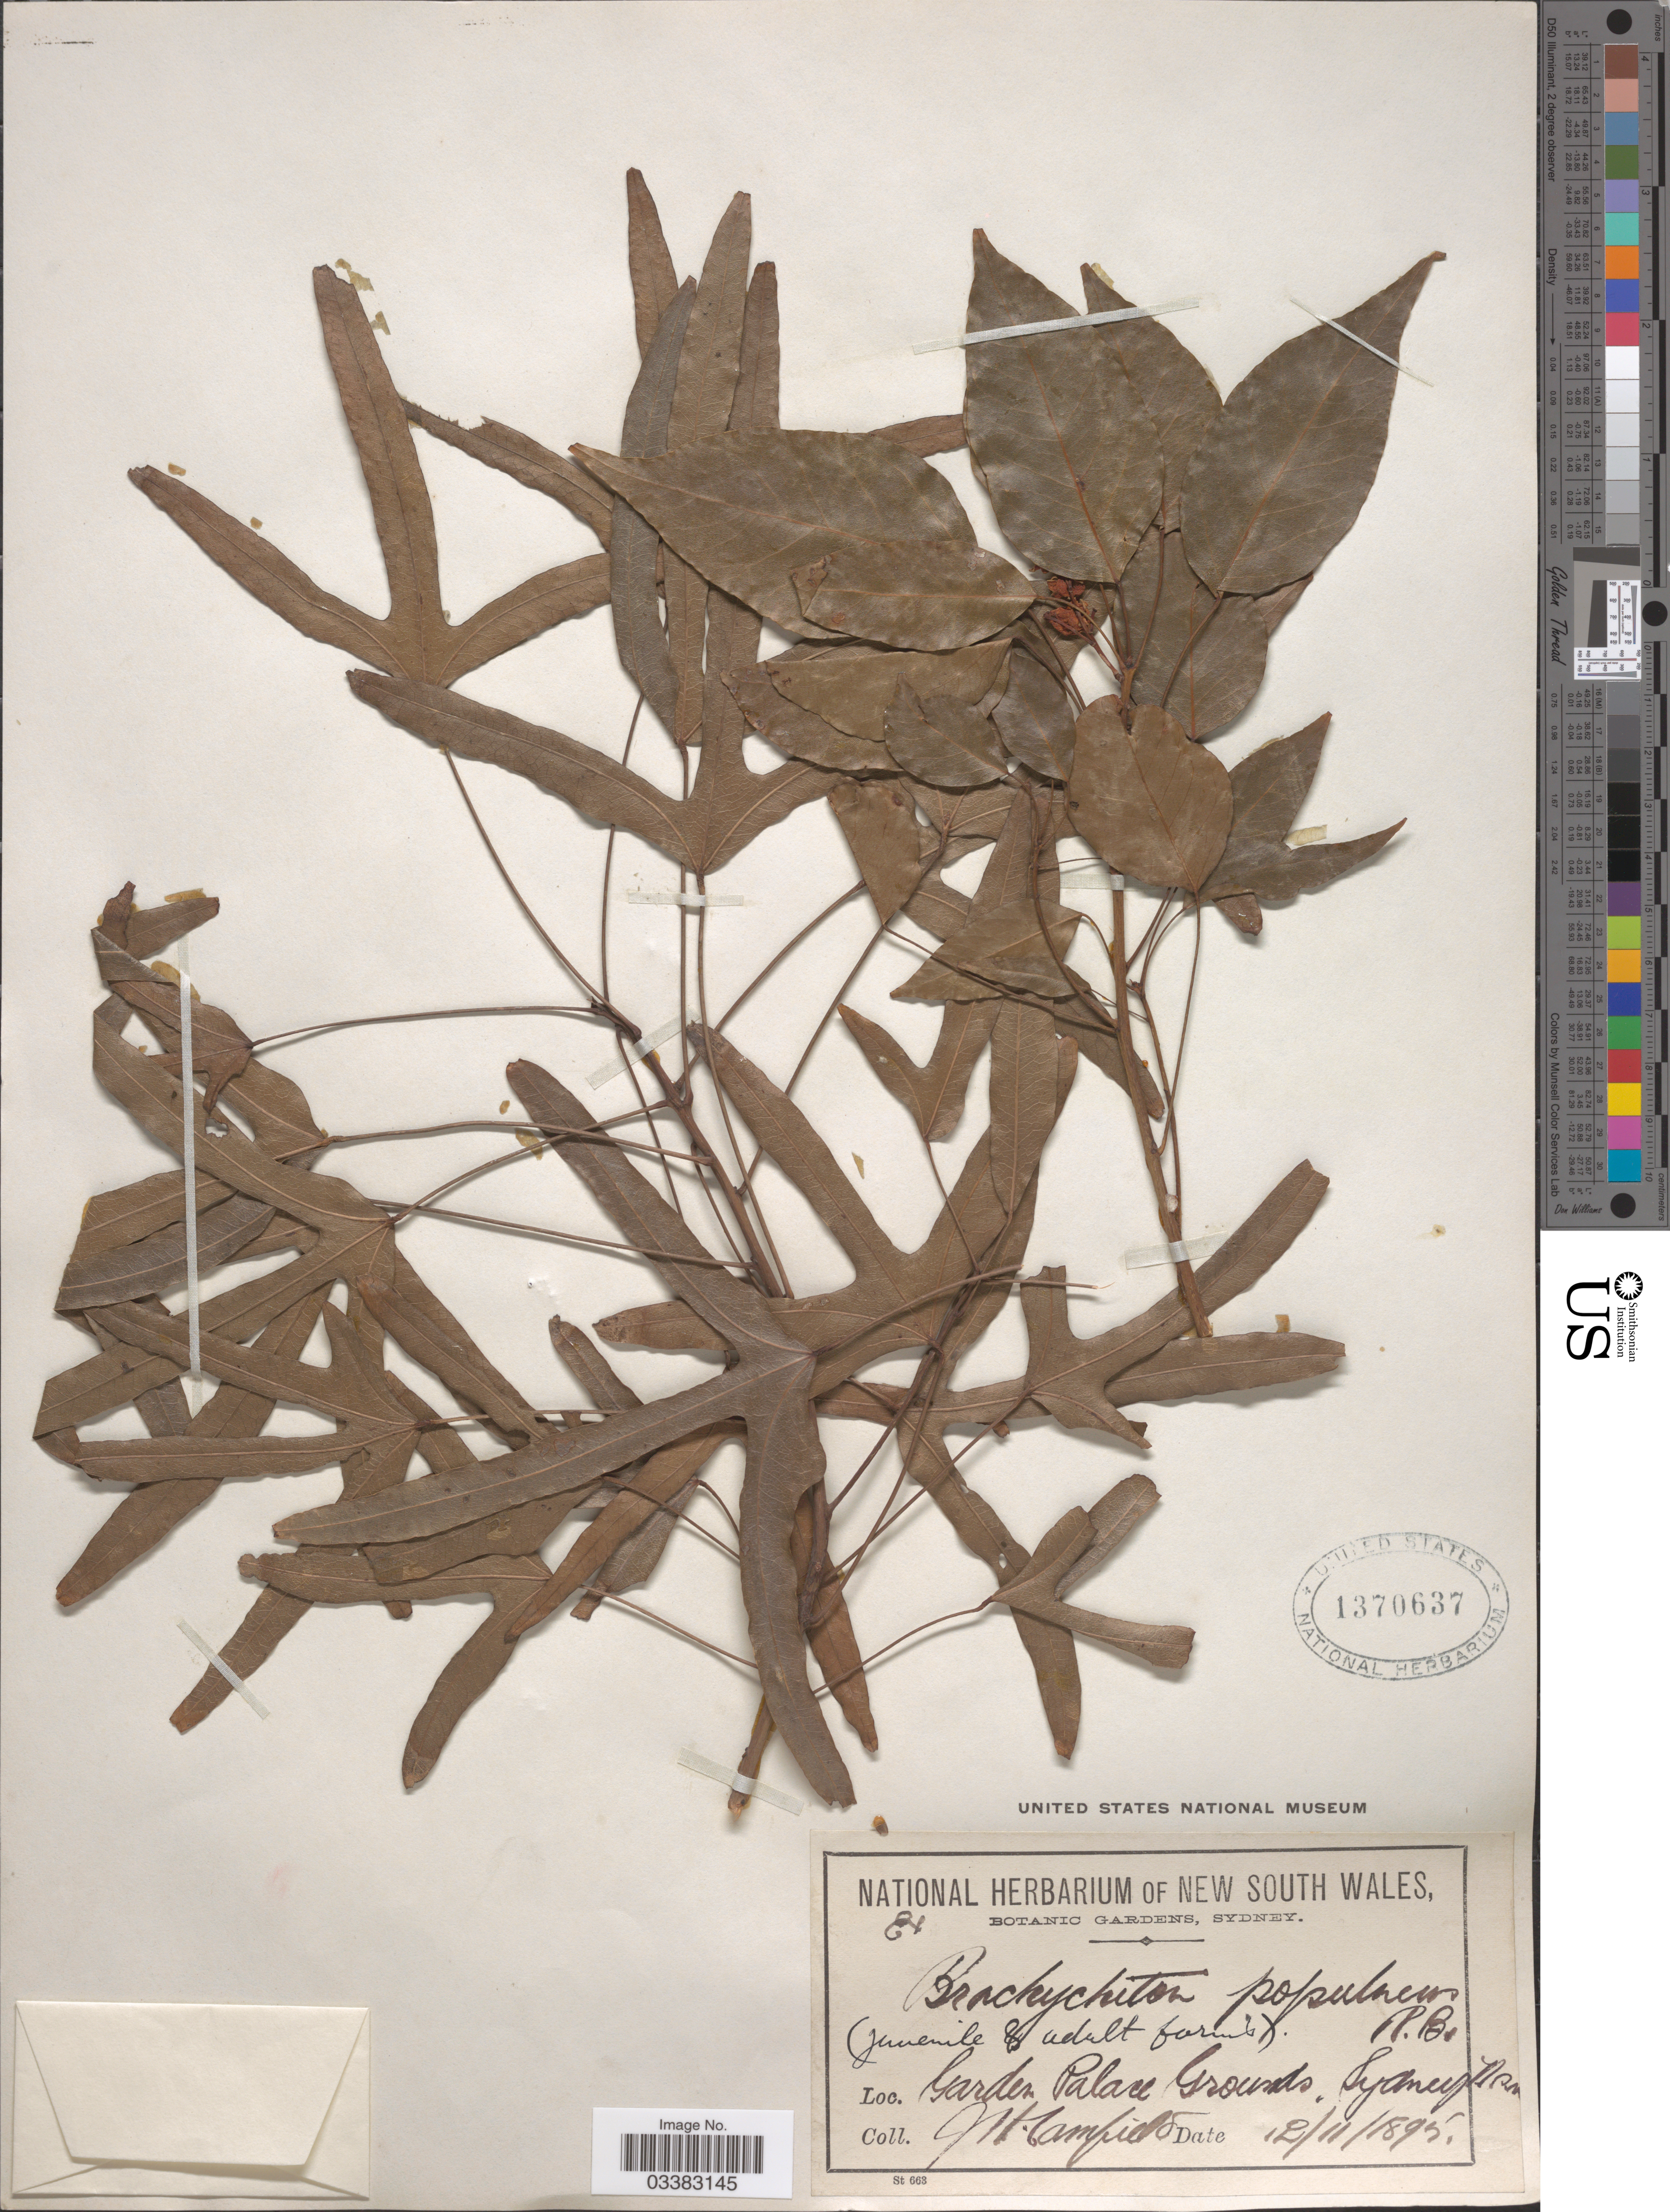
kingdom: Plantae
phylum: Tracheophyta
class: Magnoliopsida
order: Malvales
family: Malvaceae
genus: Brachychiton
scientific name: Brachychiton populneus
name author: (Schott & Endl.) R. Br.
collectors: J. Camfield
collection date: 1895-11-12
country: Australia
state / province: New South Wales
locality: Garden Palace Grounds. Sydney [illegible text].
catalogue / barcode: US 1370637